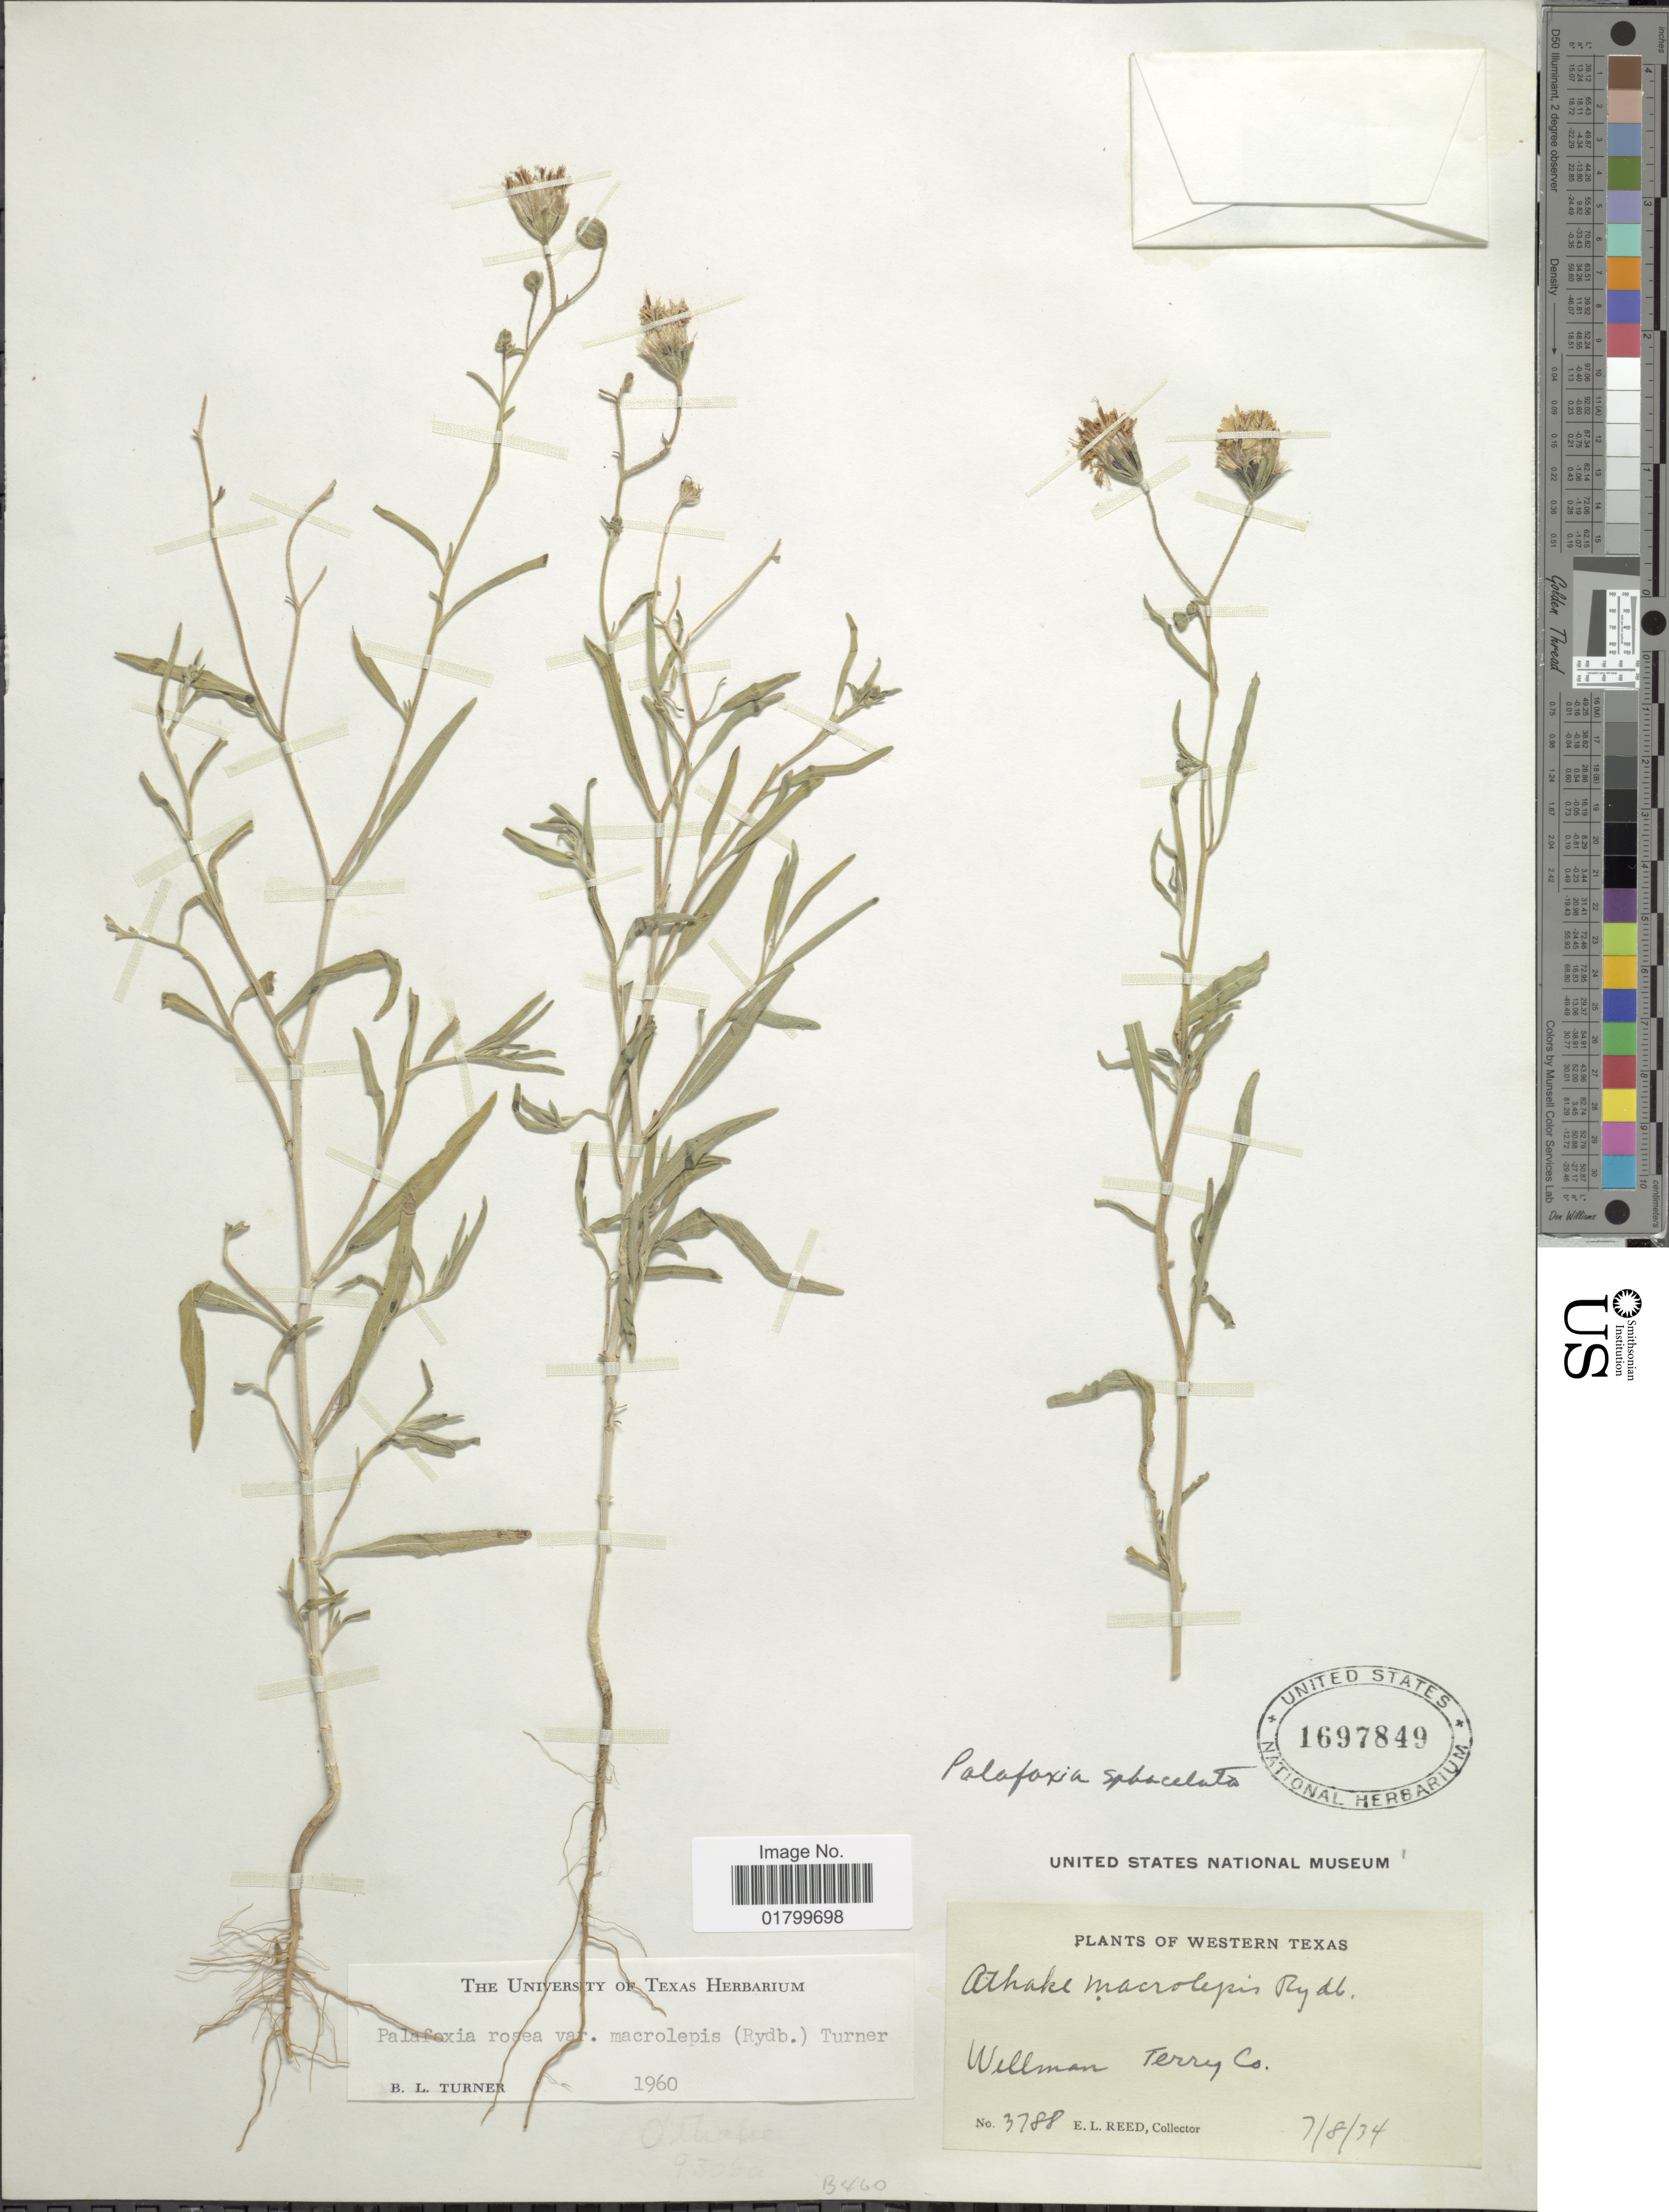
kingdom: Plantae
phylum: Tracheophyta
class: Magnoliopsida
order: Asterales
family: Asteraceae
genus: Palafoxia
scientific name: Palafoxia rosea var. macrolepis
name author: (Rydb.) B.L. Turner & M.I. Morris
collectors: E. Reed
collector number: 3788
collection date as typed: Transcribed d/m/y: 8/7/34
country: United States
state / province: Texas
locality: Western Texas, Wellman Terry Co.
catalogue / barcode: US 1697849